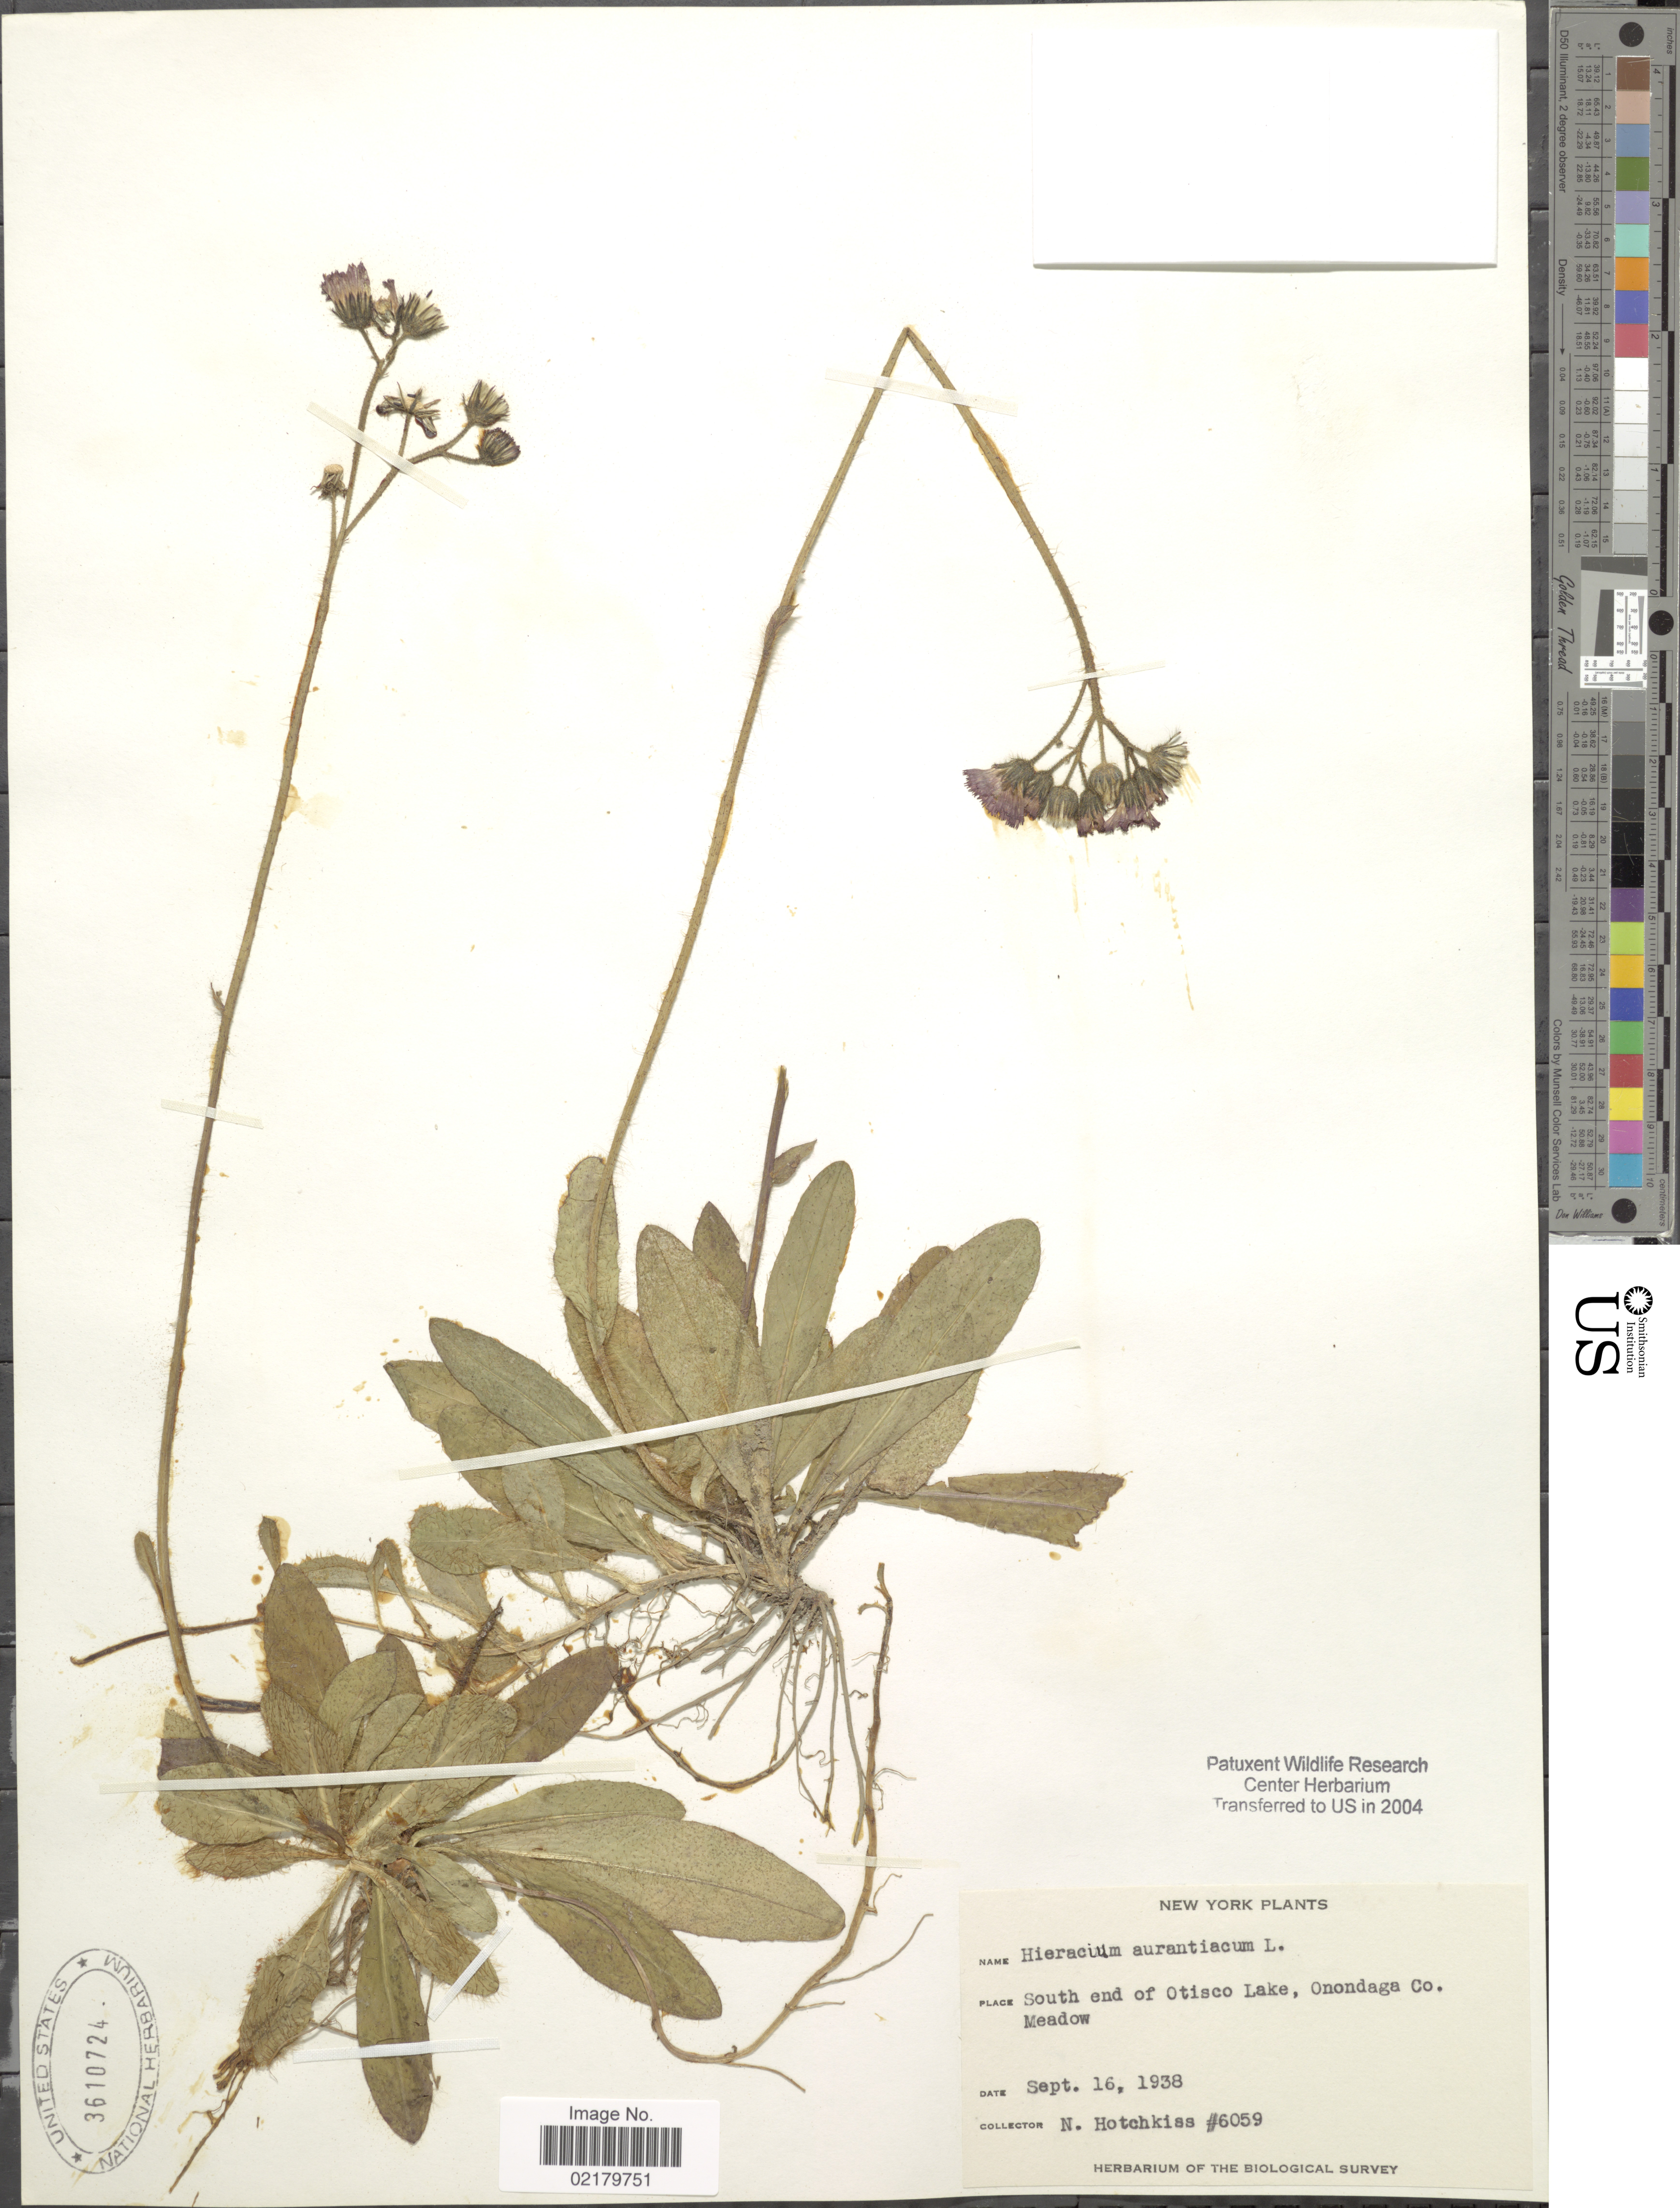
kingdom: Plantae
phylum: Tracheophyta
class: Magnoliopsida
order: Asterales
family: Asteraceae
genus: Pilosella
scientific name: Pilosella aurantiaca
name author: (L.) F.W. Schultz & Sch. Bip.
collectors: N. Hotchkiss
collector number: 6059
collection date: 1938-09-16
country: United States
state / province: New York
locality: South end of Otisco Lake, Onondaga Co. Meadow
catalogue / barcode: US 3610724